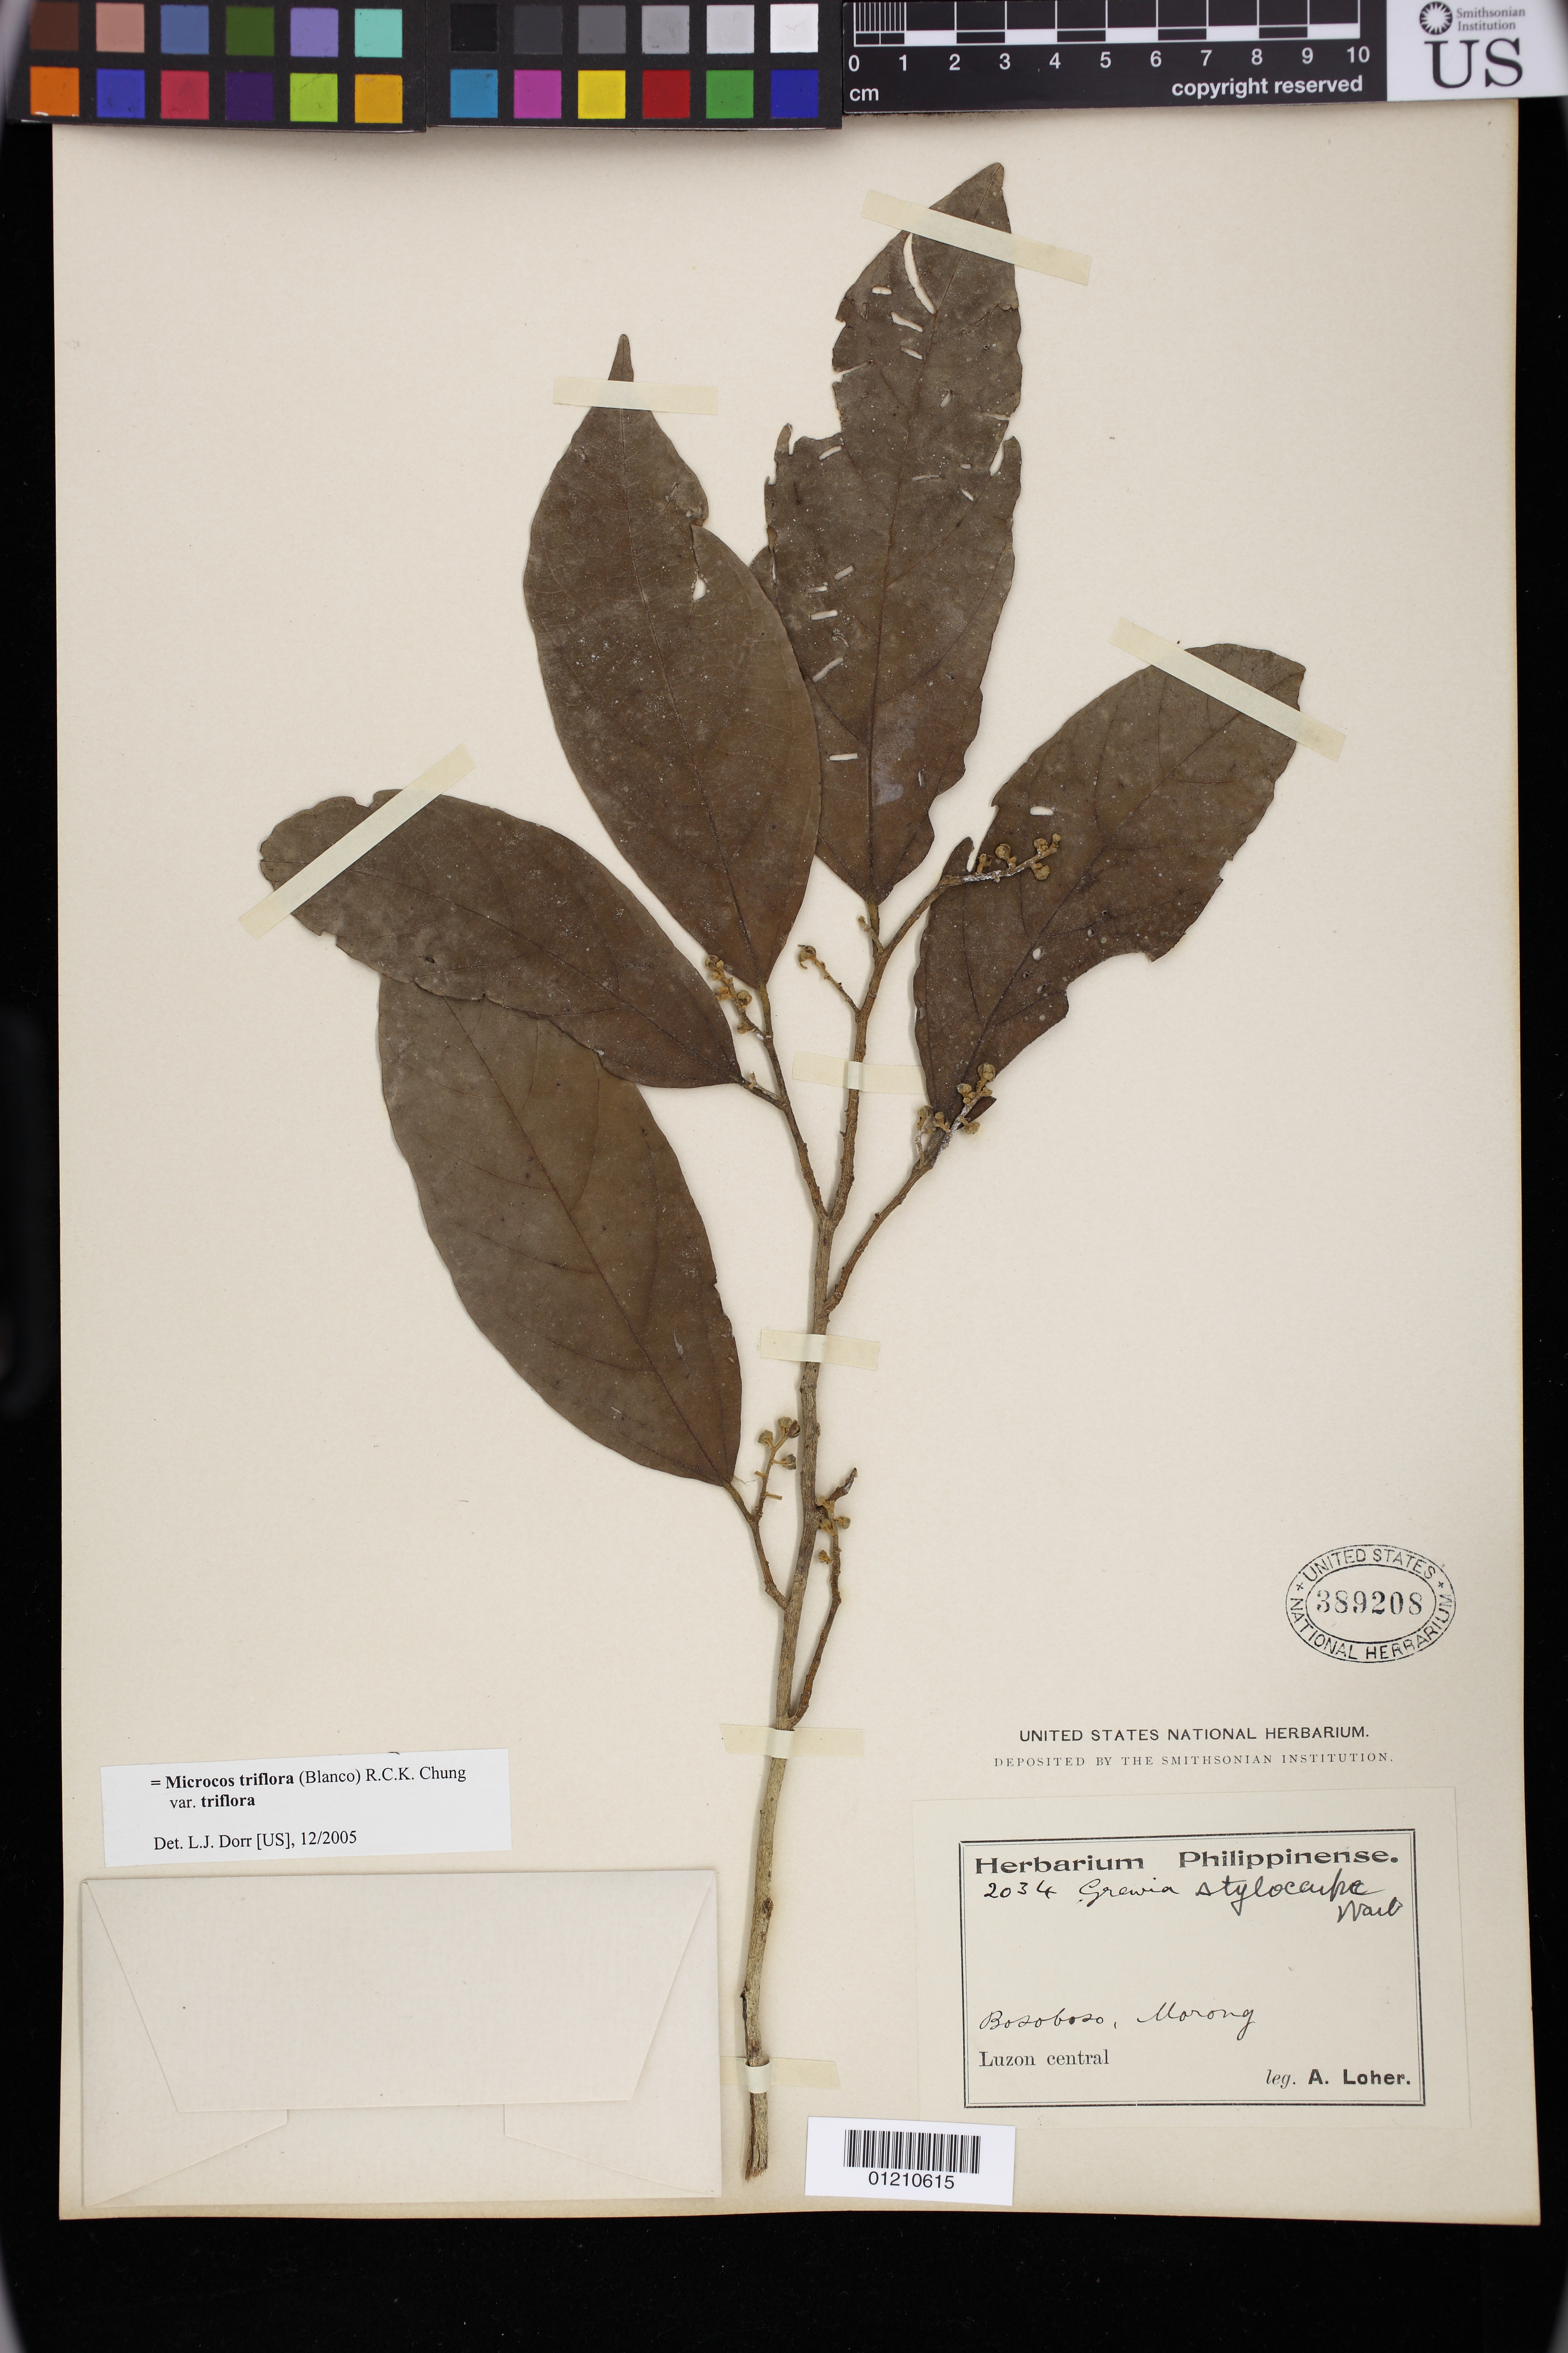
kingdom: Plantae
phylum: Tracheophyta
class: Magnoliopsida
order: Malvales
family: Malvaceae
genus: Microcos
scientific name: Microcos triflora var. triflora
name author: (Blanco) R.C.K. Chung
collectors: A. Loher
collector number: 2034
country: Philippines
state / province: Central Luzon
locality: Bosoboso, Morong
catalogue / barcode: US 389208